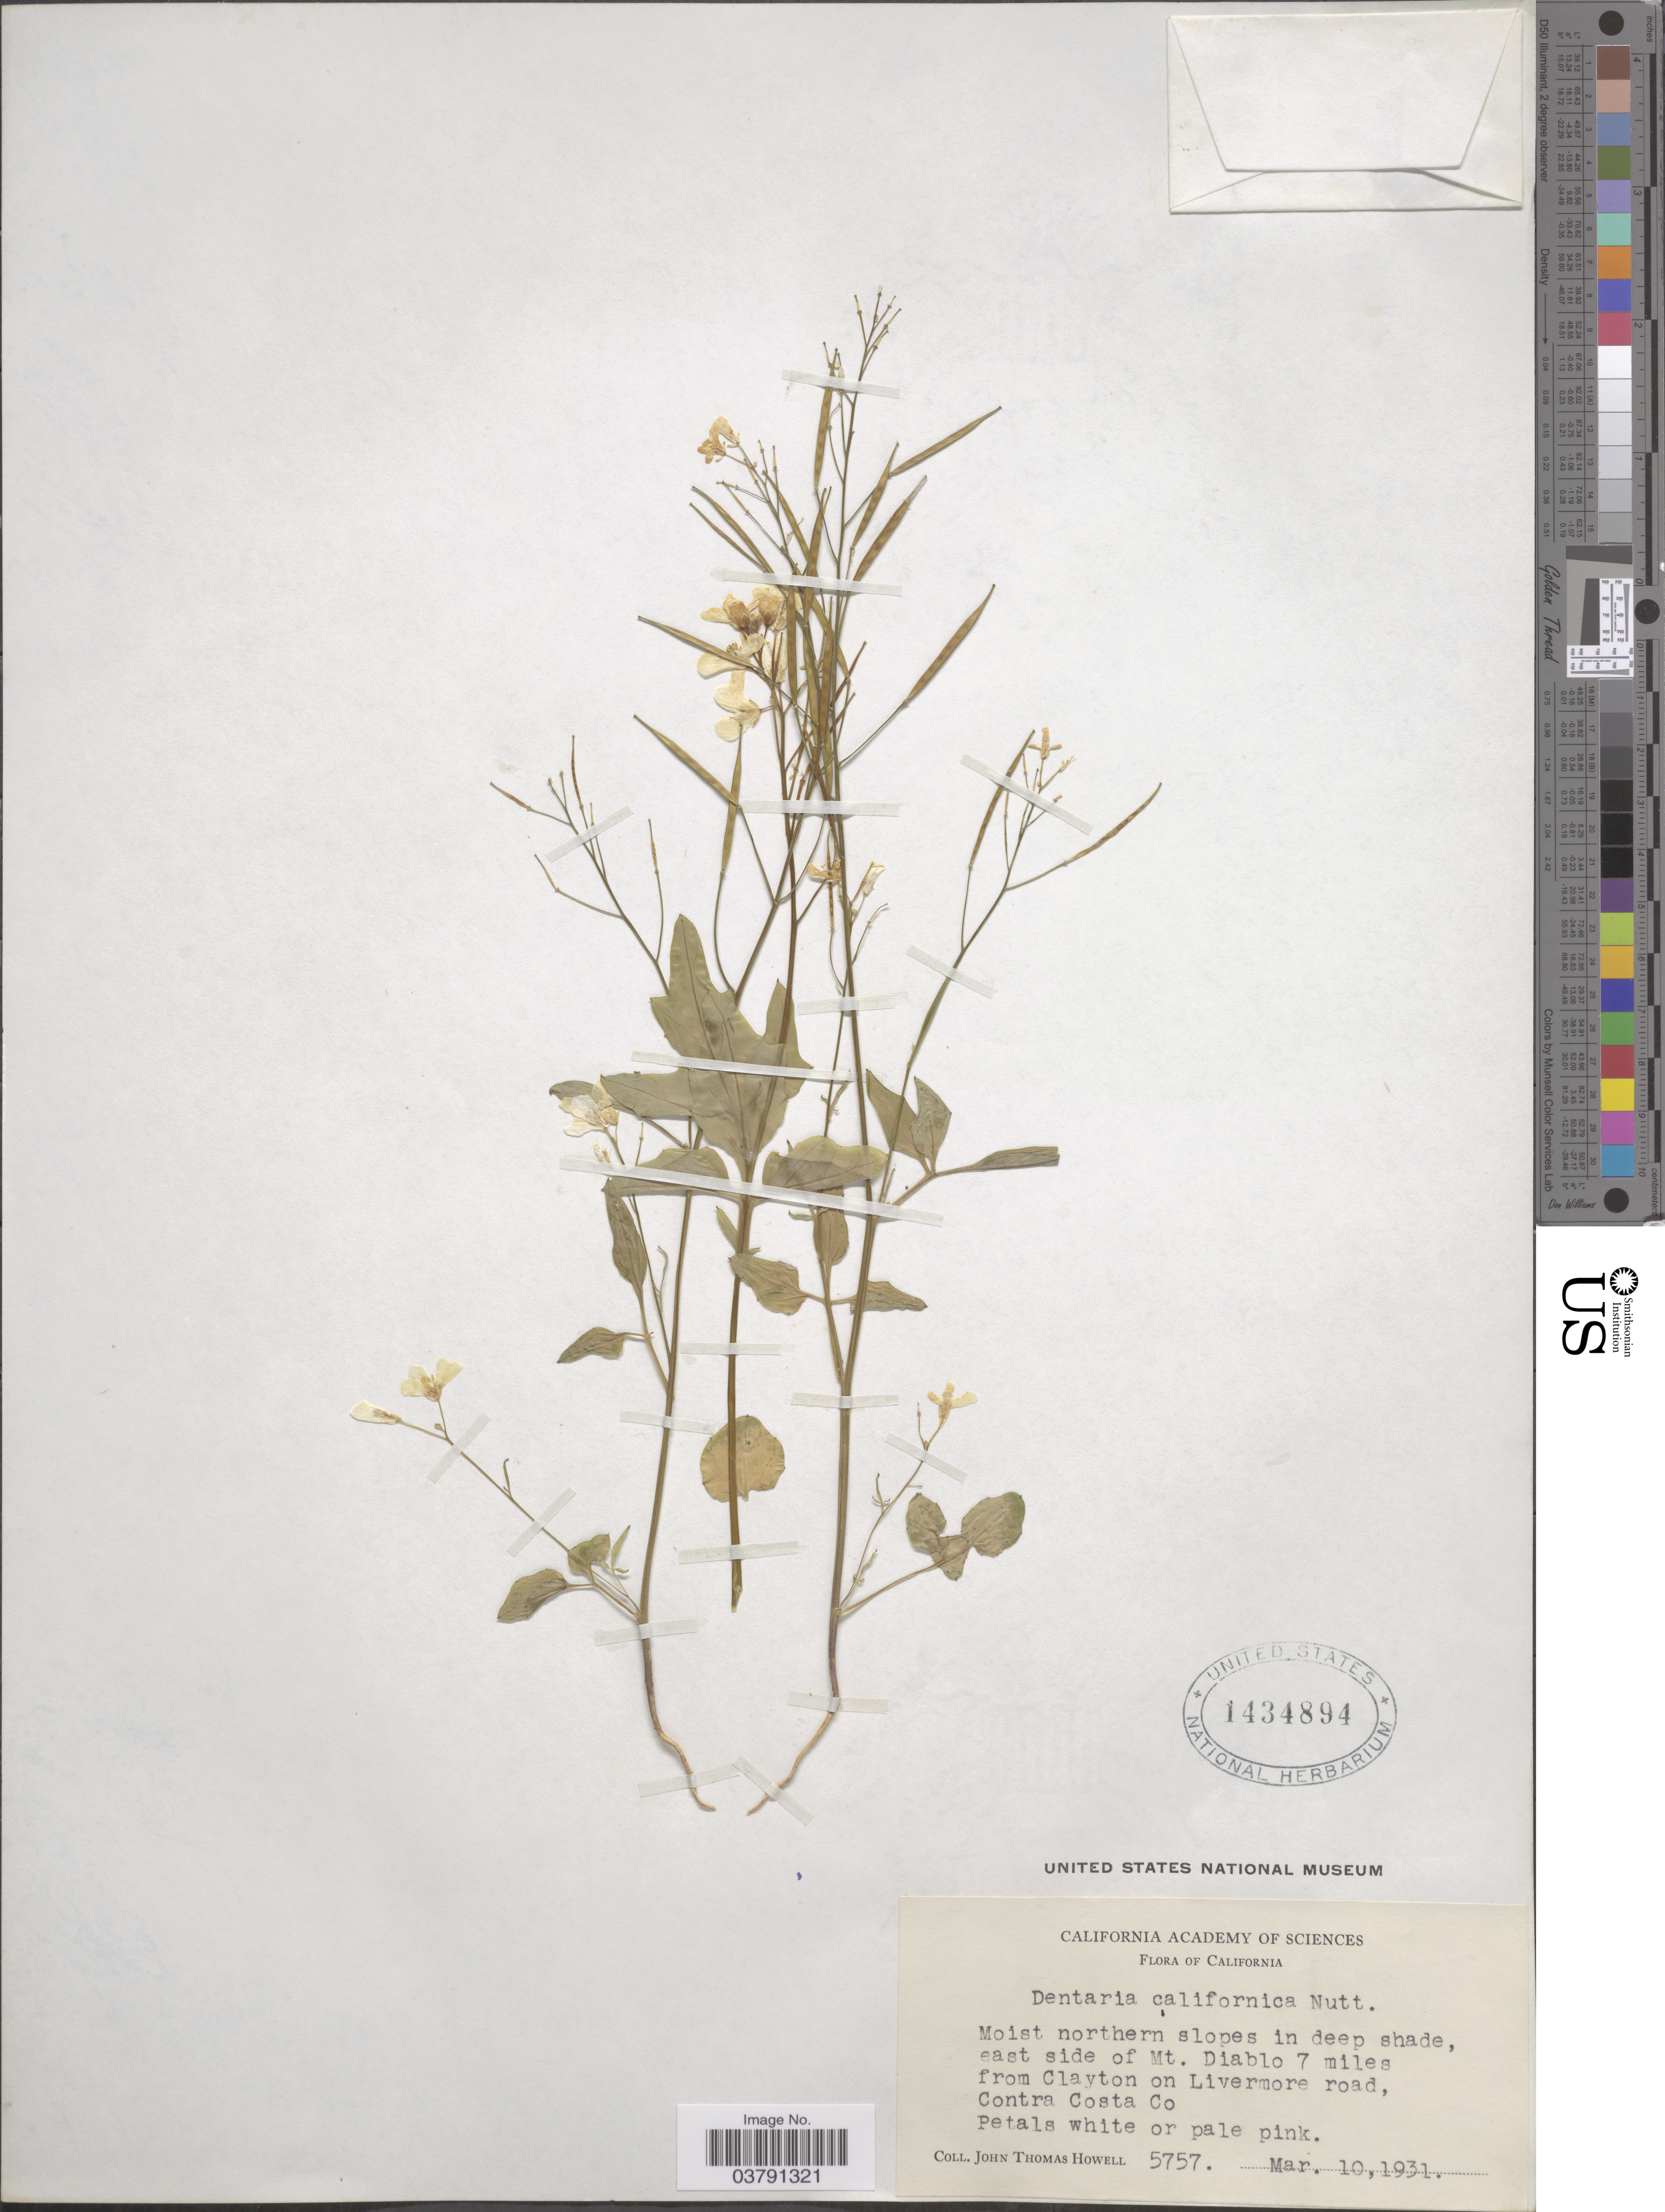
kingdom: Plantae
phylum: Tracheophyta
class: Magnoliopsida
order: Brassicales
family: Brassicaceae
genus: Dentaria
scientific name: Dentaria californica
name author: Nutt.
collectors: J. T. Howell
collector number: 5757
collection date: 1931-03-10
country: United States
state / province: California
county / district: Contra Costa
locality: Moist northern slopes in deep shade, east side of Mt. Diablo 7 miles from Clayton on Livermore road, Contra Costa Co.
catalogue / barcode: US 1434894